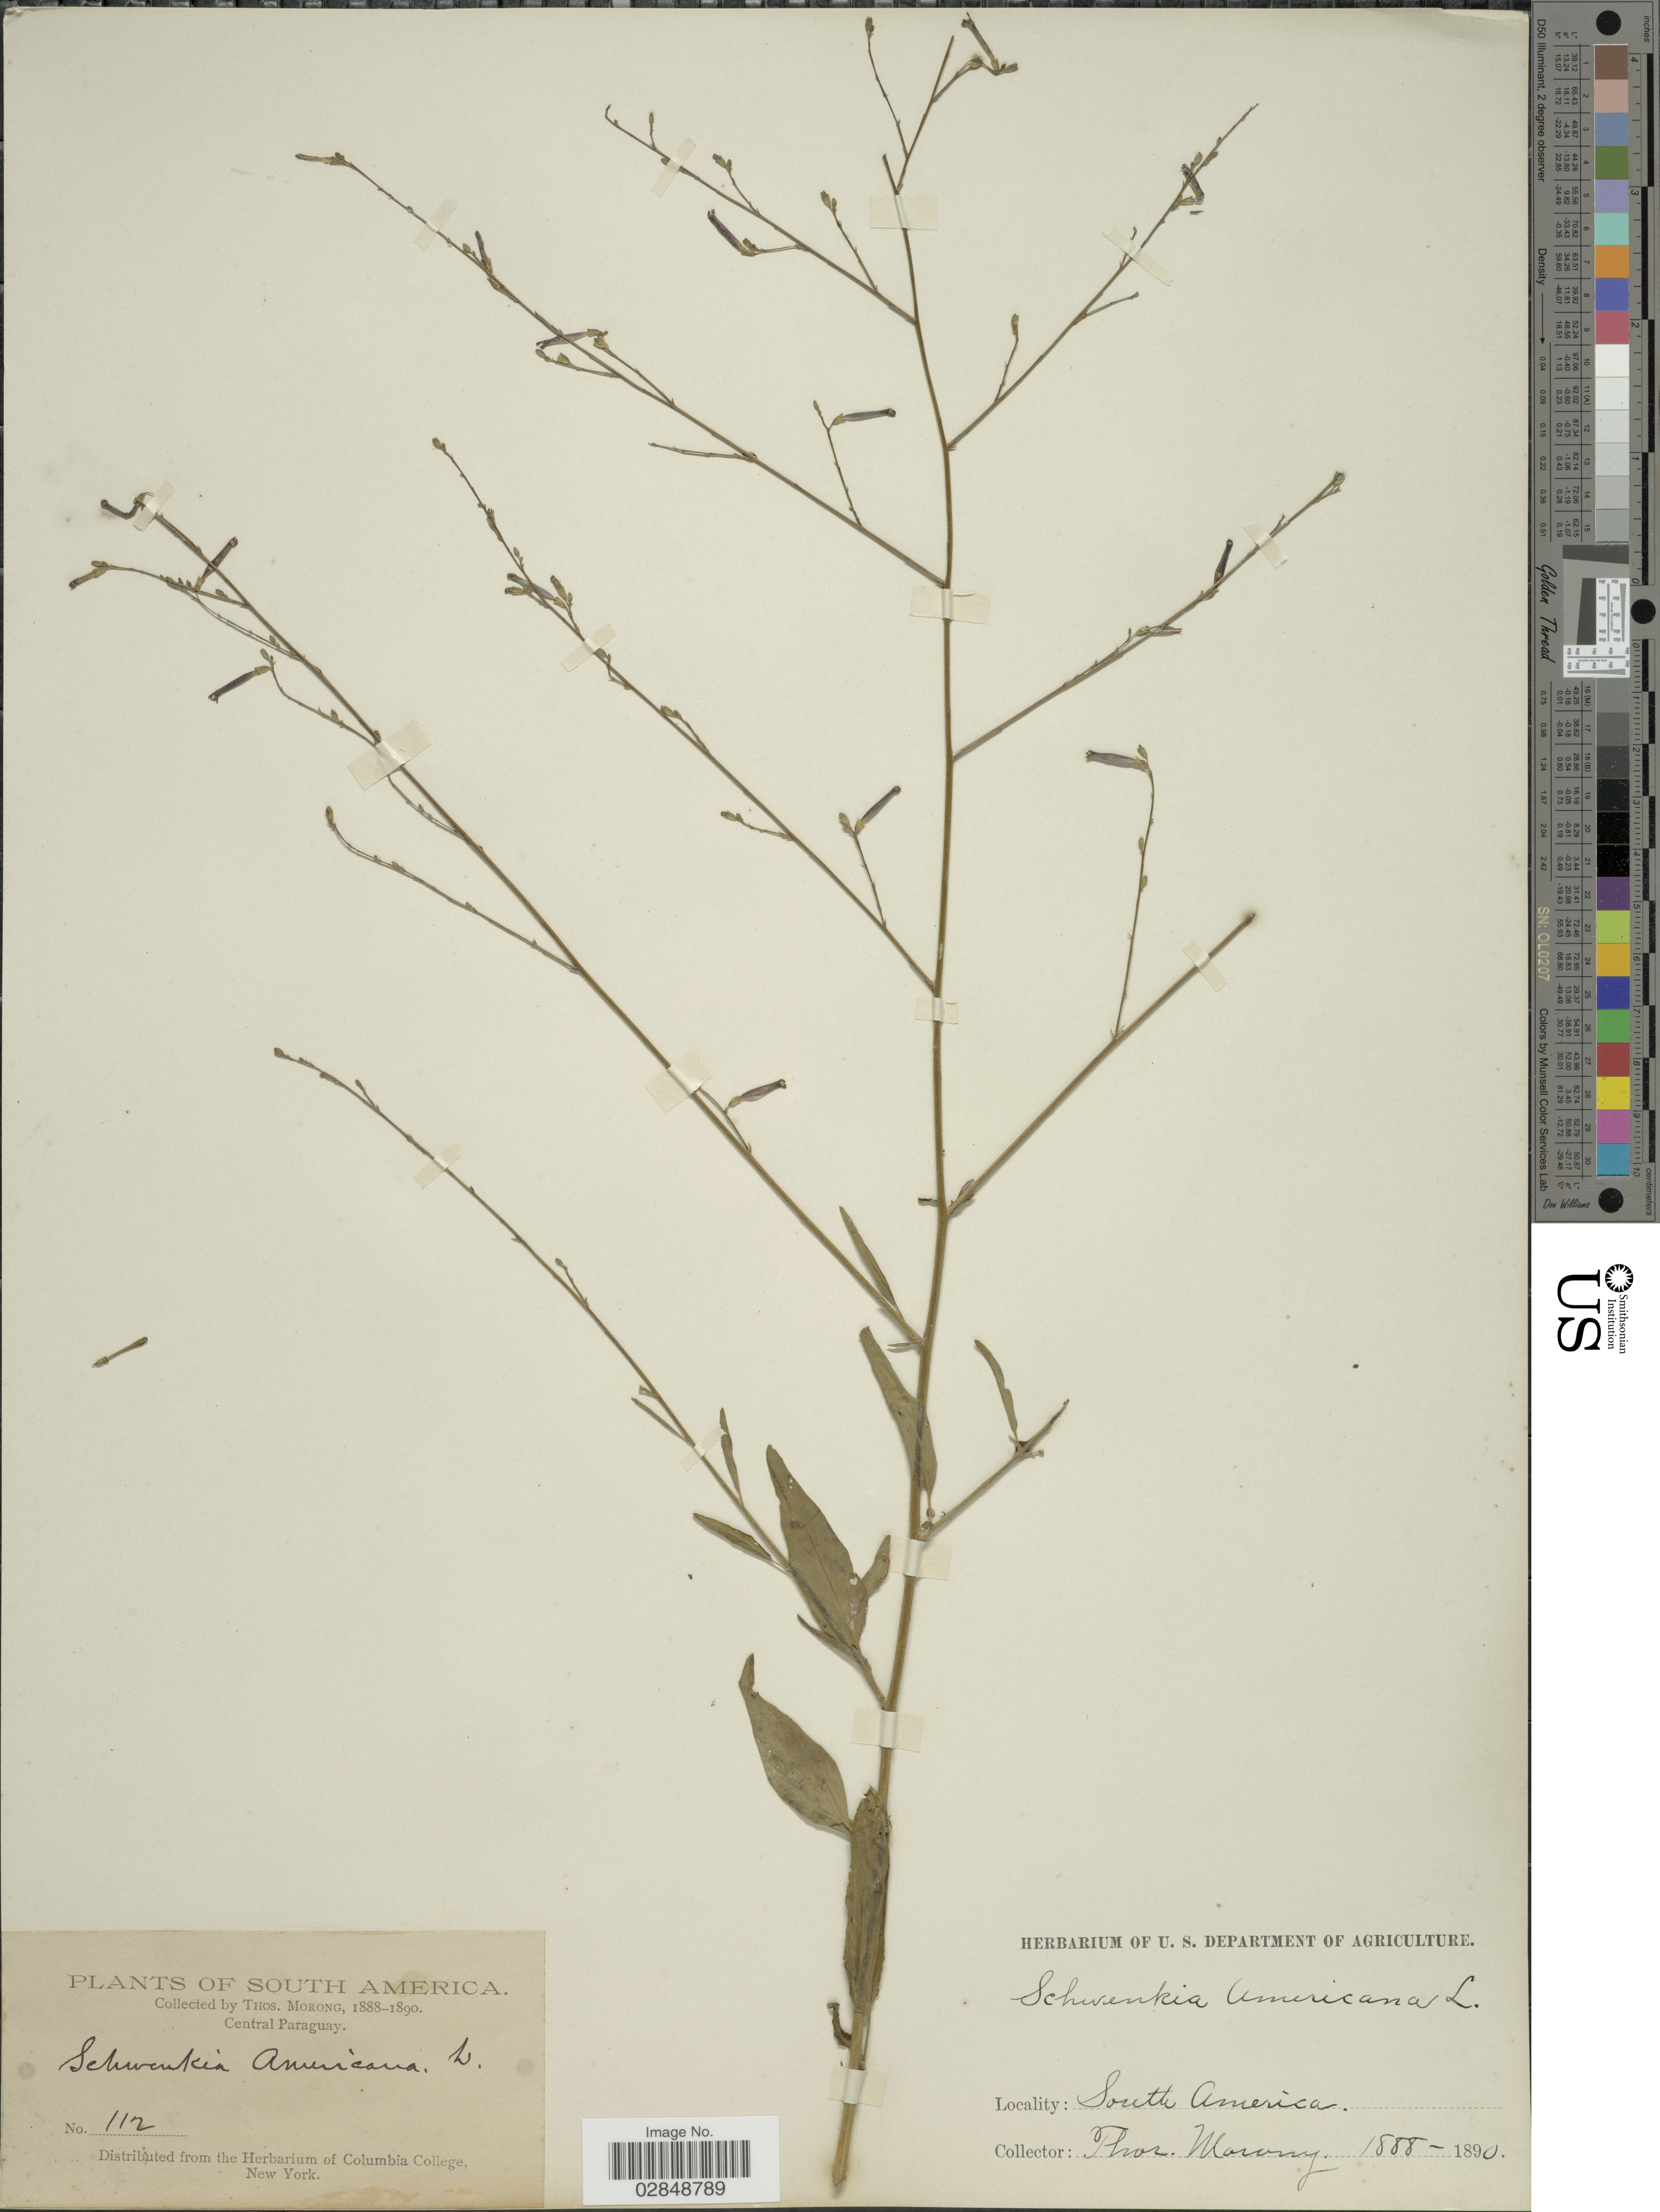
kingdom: Plantae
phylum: Tracheophyta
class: Magnoliopsida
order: Solanales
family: Solanaceae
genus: Schwenckia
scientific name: Schwenckia americana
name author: L.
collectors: ex herb. T. Morong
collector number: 112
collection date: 1888/1890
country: Paraguay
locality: Central Paraguay.